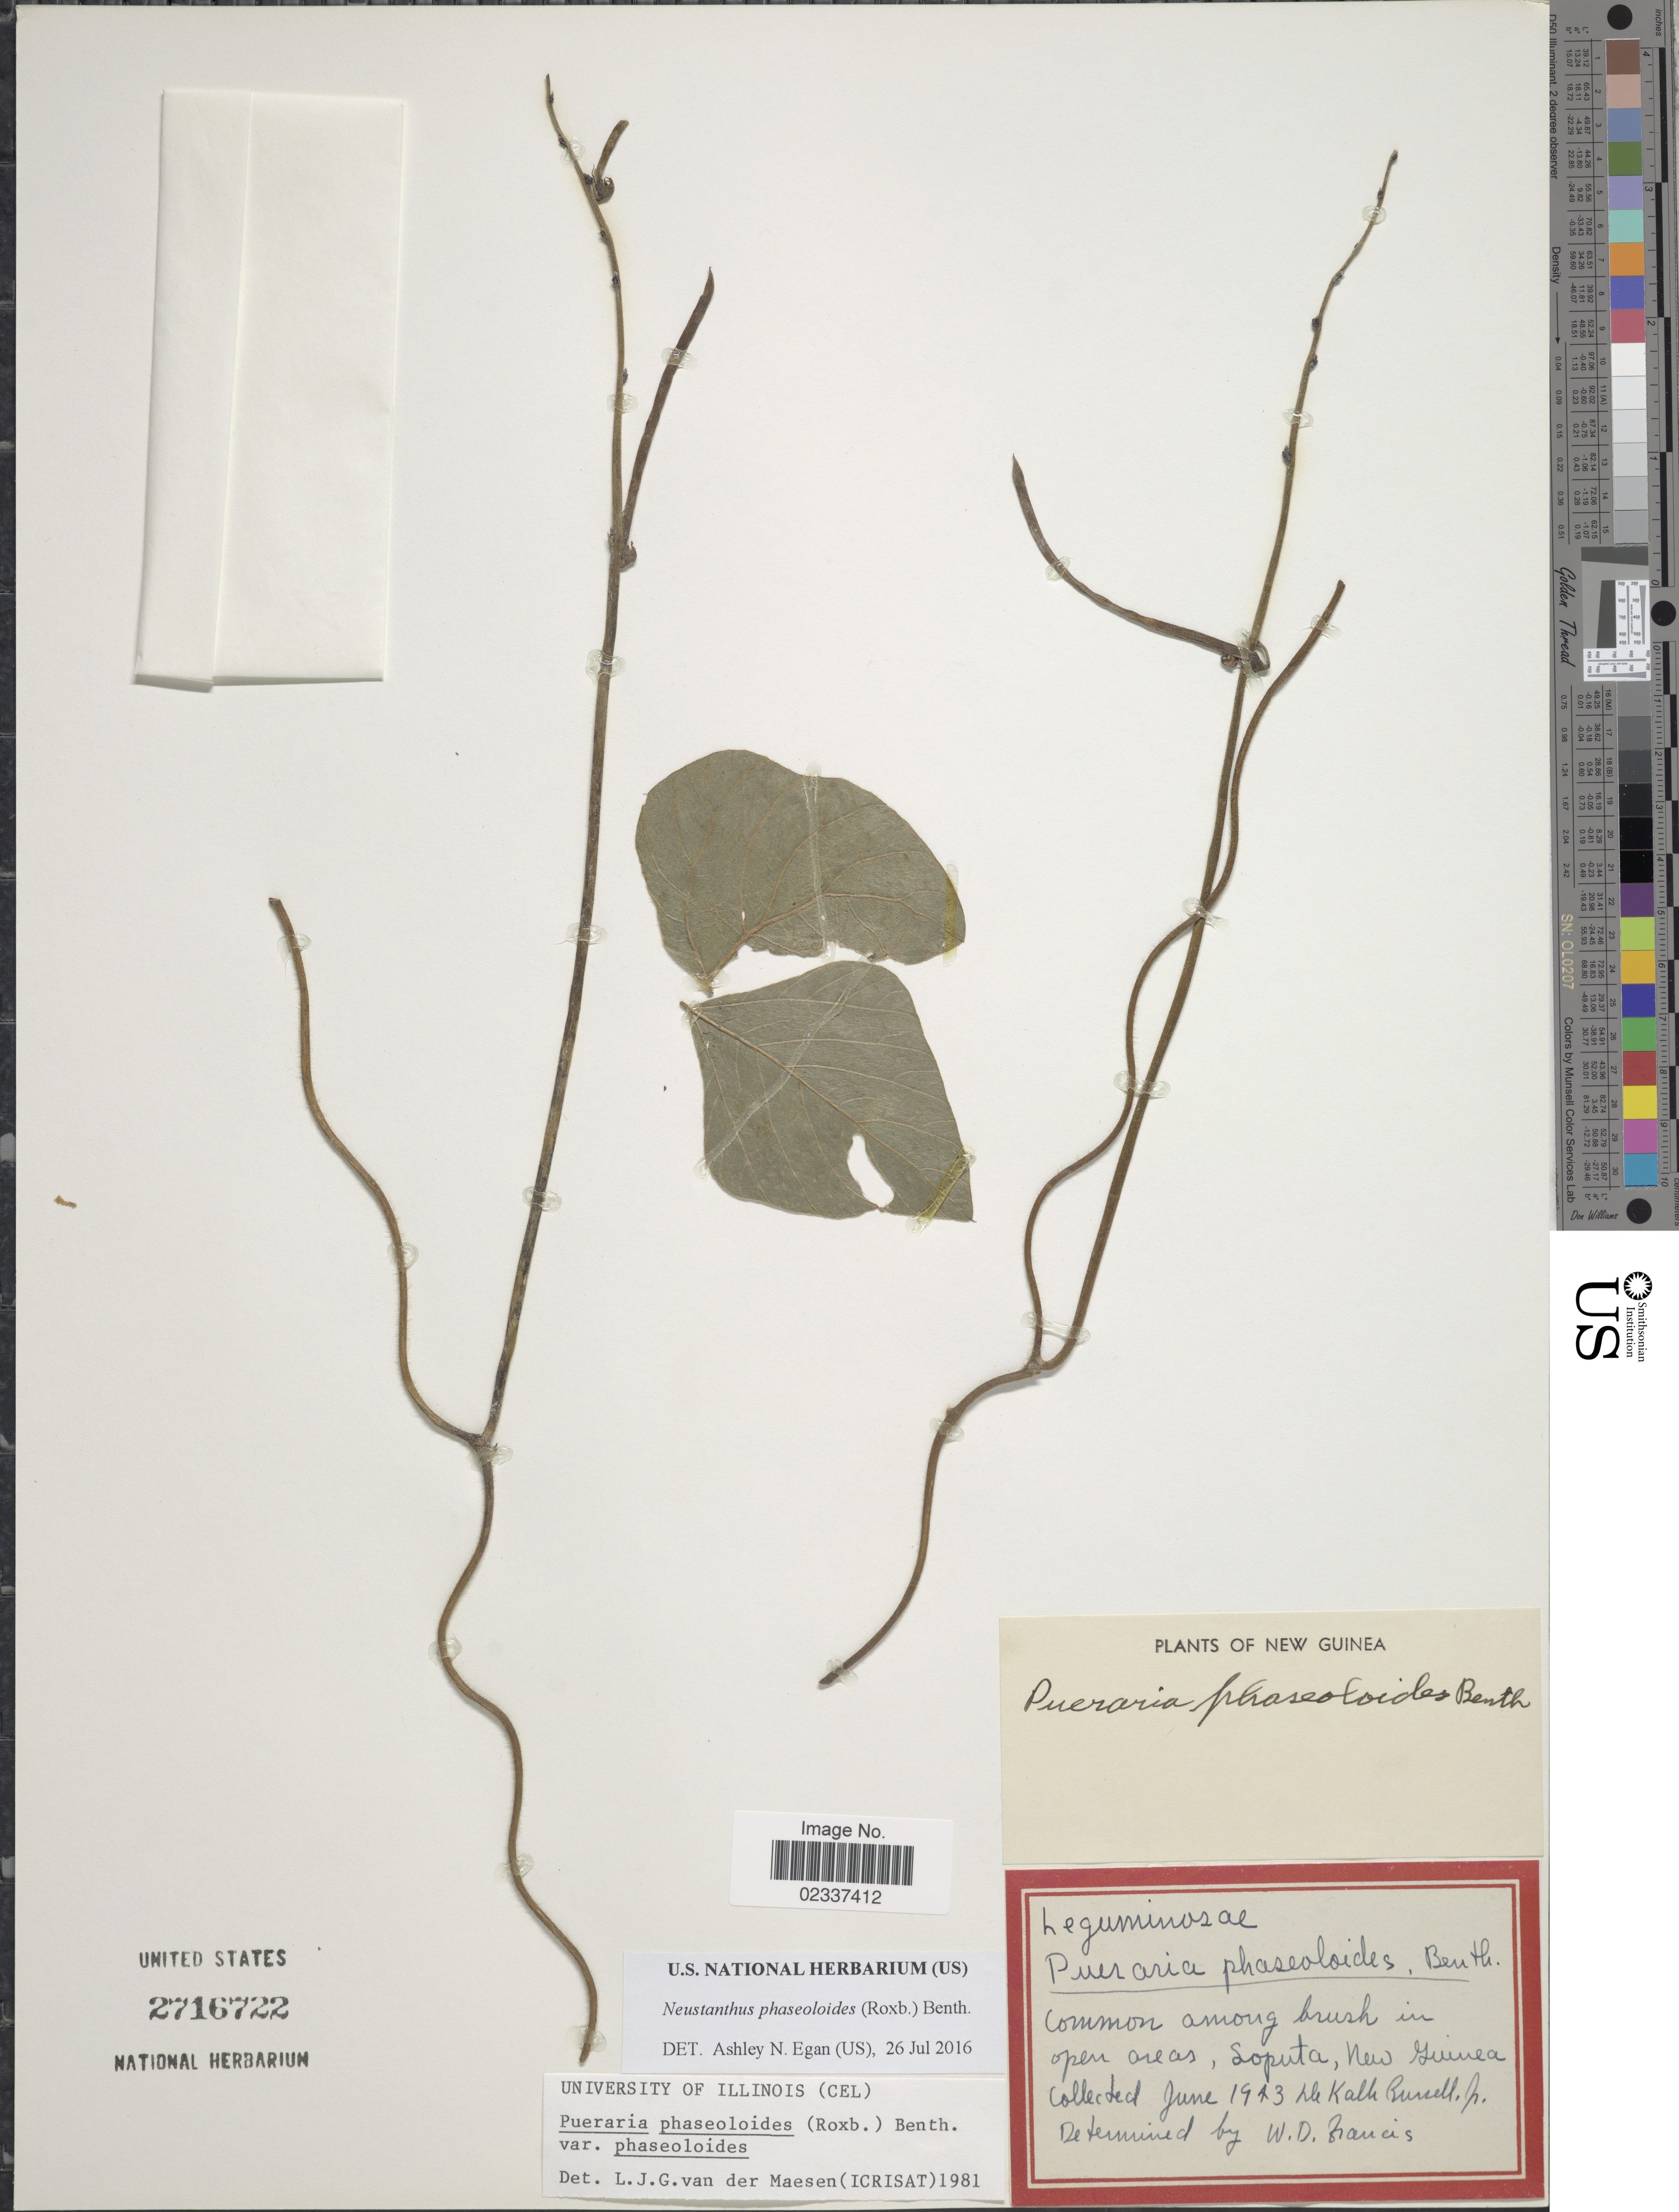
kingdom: Plantae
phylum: Tracheophyta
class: Magnoliopsida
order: Fabales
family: Fabaceae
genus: Neustanthus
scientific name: Neustanthus phaseoloides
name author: (Roxb.) Benth.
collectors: D. K. Russell Jr.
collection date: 1943-06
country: Papua New Guinea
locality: Loputa, New Guinea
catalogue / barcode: US 2716722